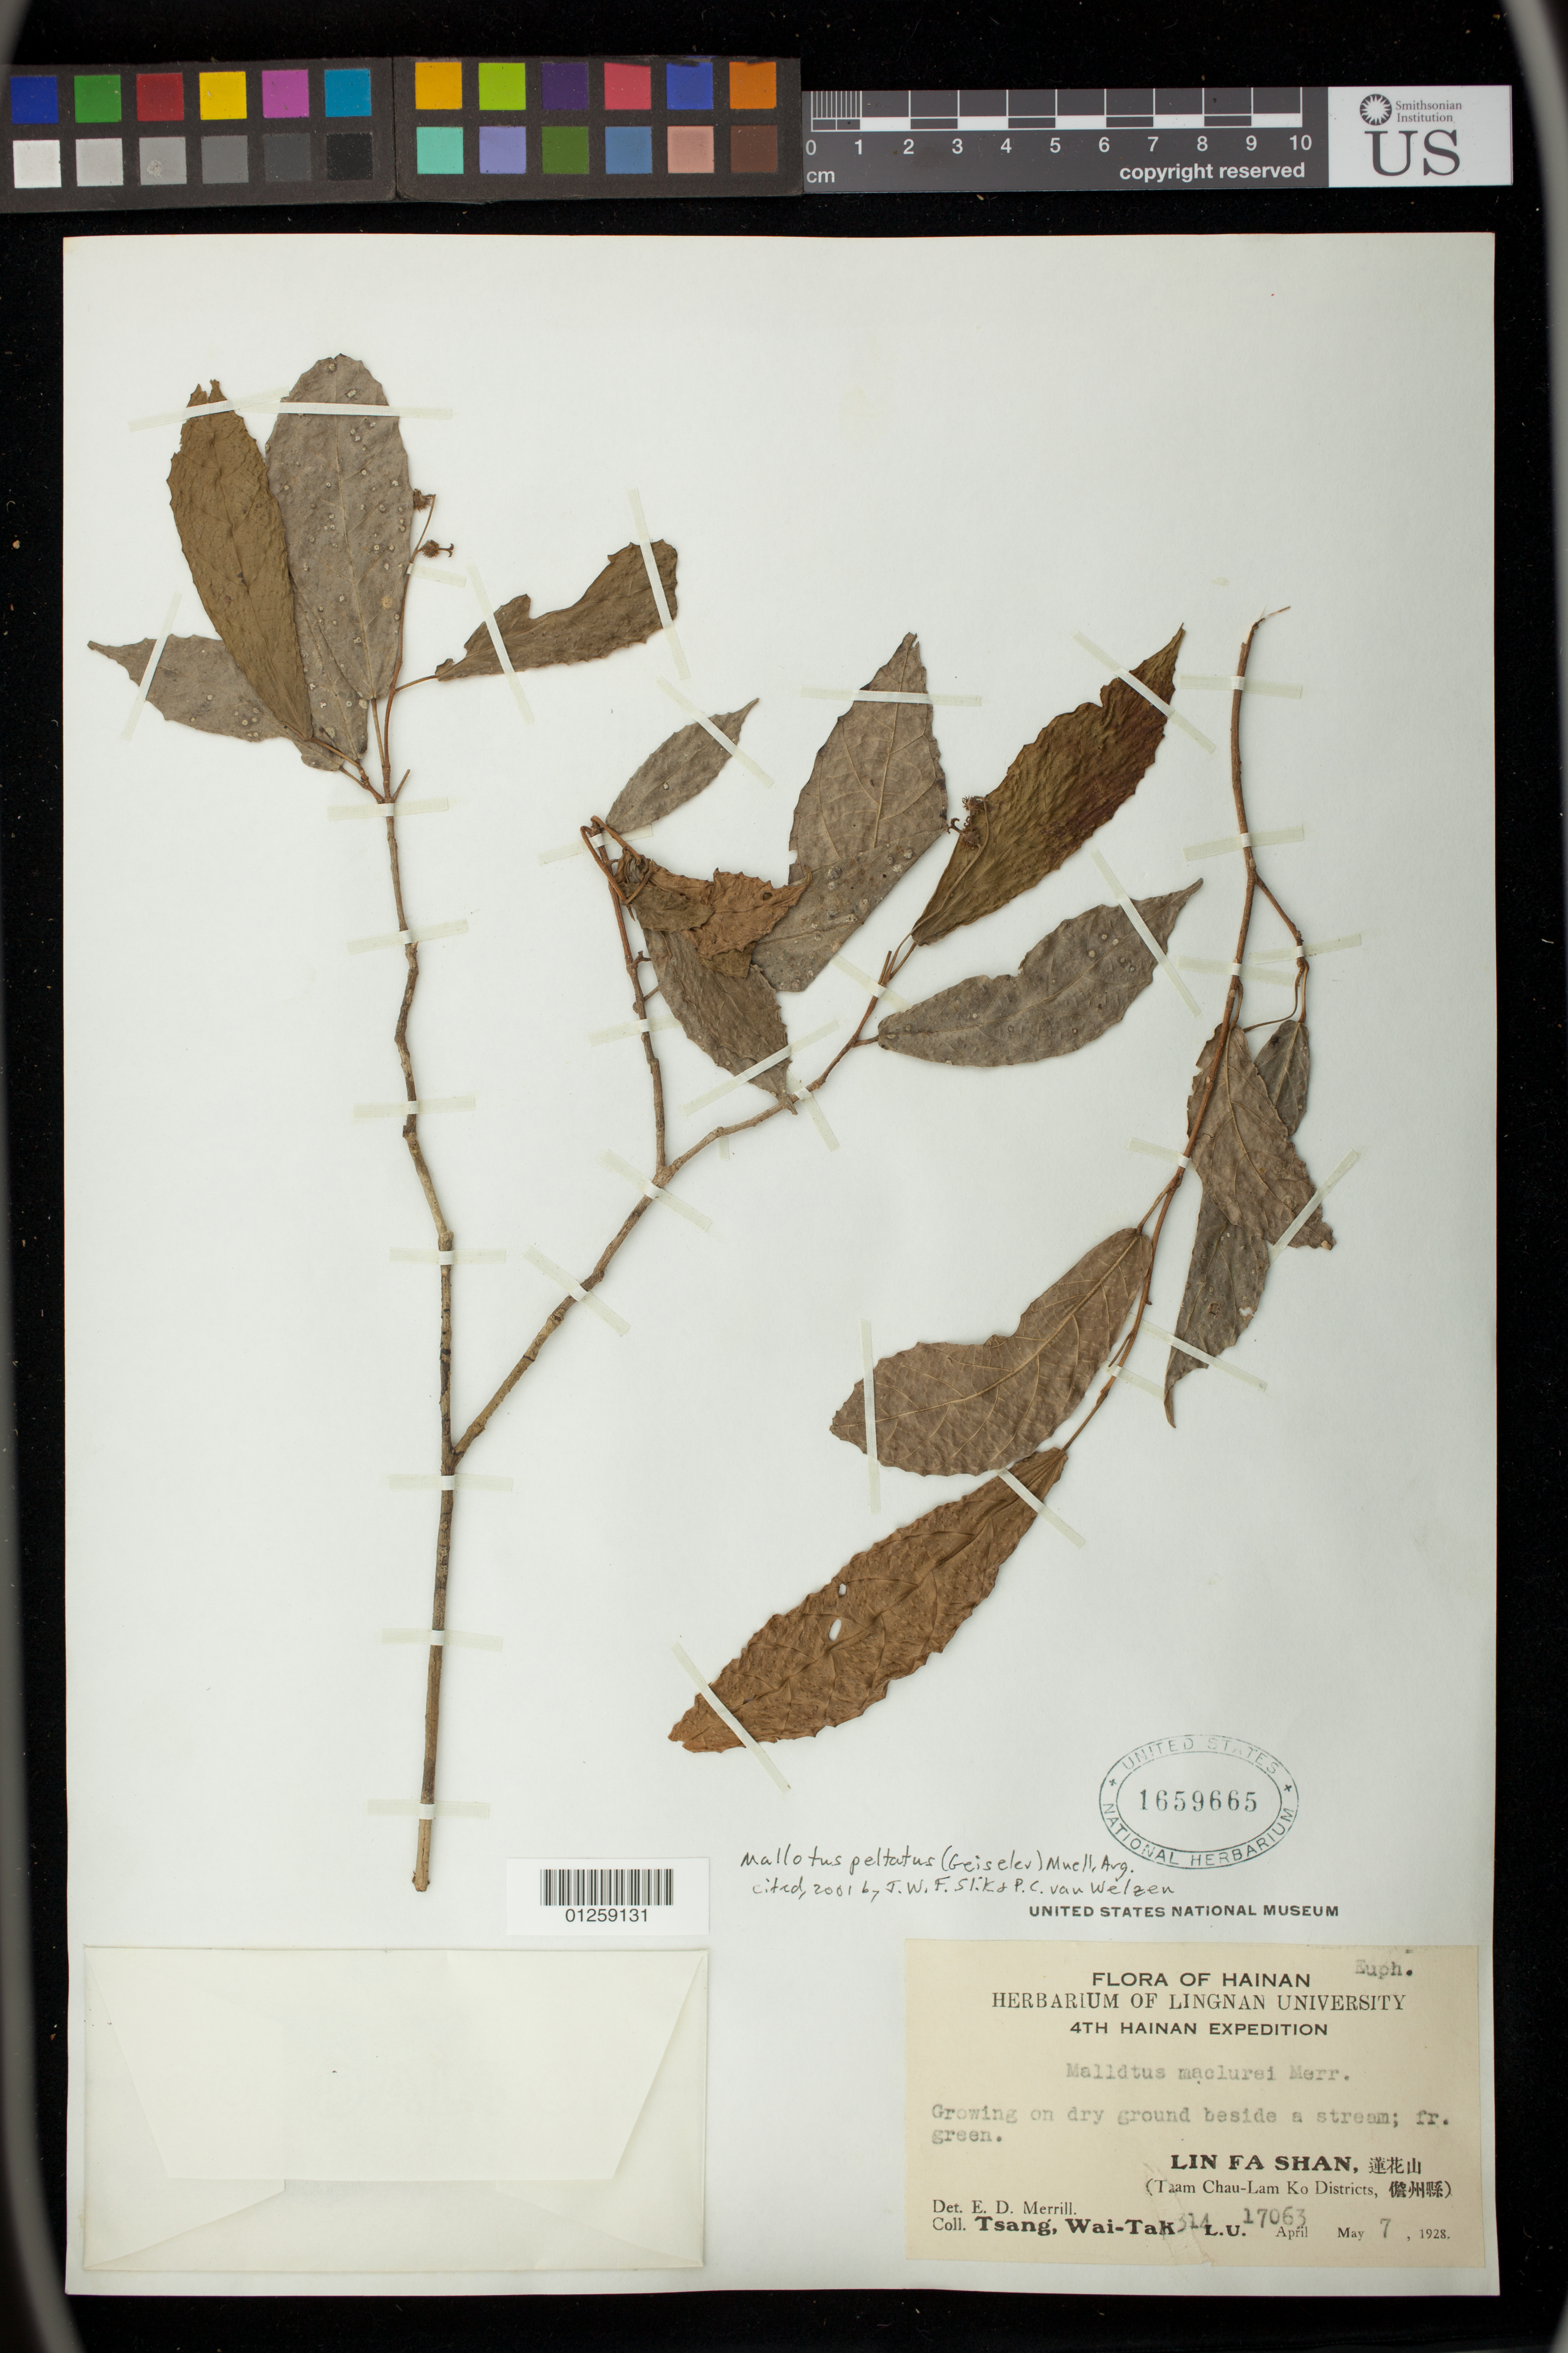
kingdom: Plantae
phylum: Tracheophyta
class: Magnoliopsida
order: Malpighiales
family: Euphorbiaceae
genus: Mallotus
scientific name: Mallotus peltatus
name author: (Geiseler) Müll. Arg.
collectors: W. T. Tsang & L.U.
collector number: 314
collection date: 1928-05-07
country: China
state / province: Hainan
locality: Lin Fa Shan, Taam Chau-Lam Ko Districts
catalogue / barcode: US 1659665